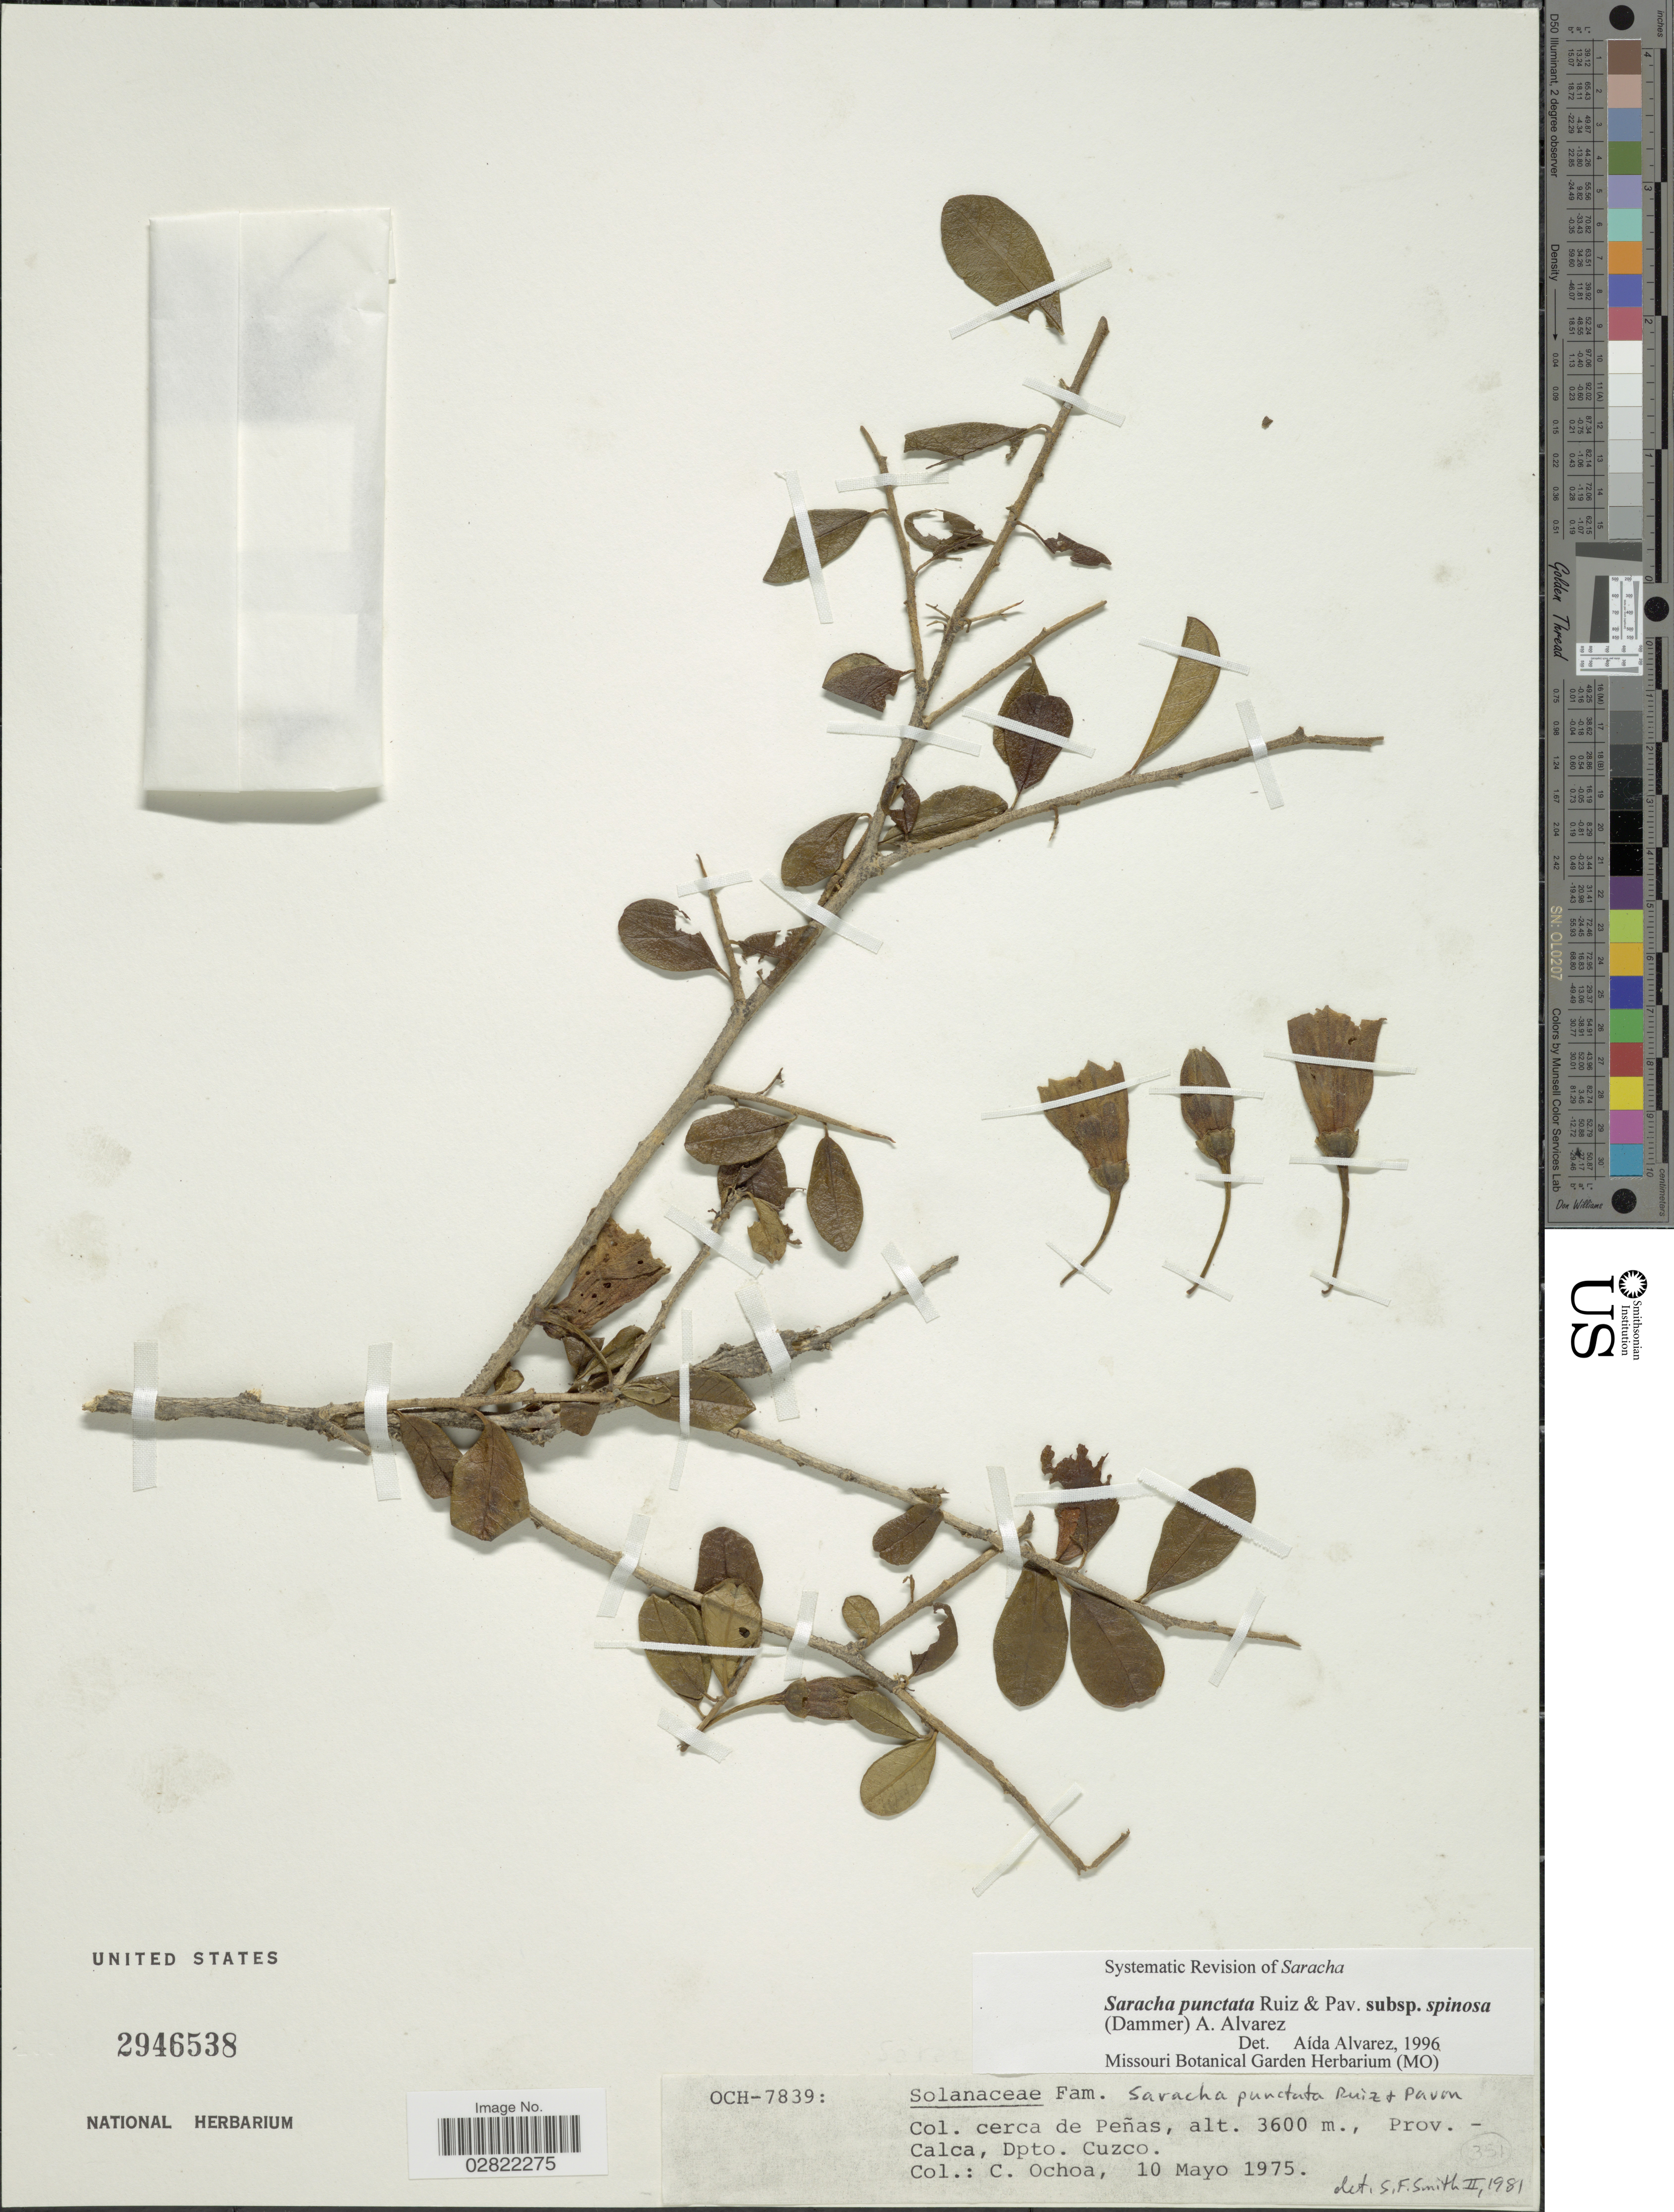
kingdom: Plantae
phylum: Tracheophyta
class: Magnoliopsida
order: Solanales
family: Solanaceae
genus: Saracha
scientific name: Saracha spinosa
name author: (Dammer) D'Arcy & D.N. Sm.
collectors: C. Ochoa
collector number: OCH-7839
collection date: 1975-05-10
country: Peru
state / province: Cusco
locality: Cerca de Peñas, Prov. Calca, Dpto. Cuzco.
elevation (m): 3600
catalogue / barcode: US 2946538